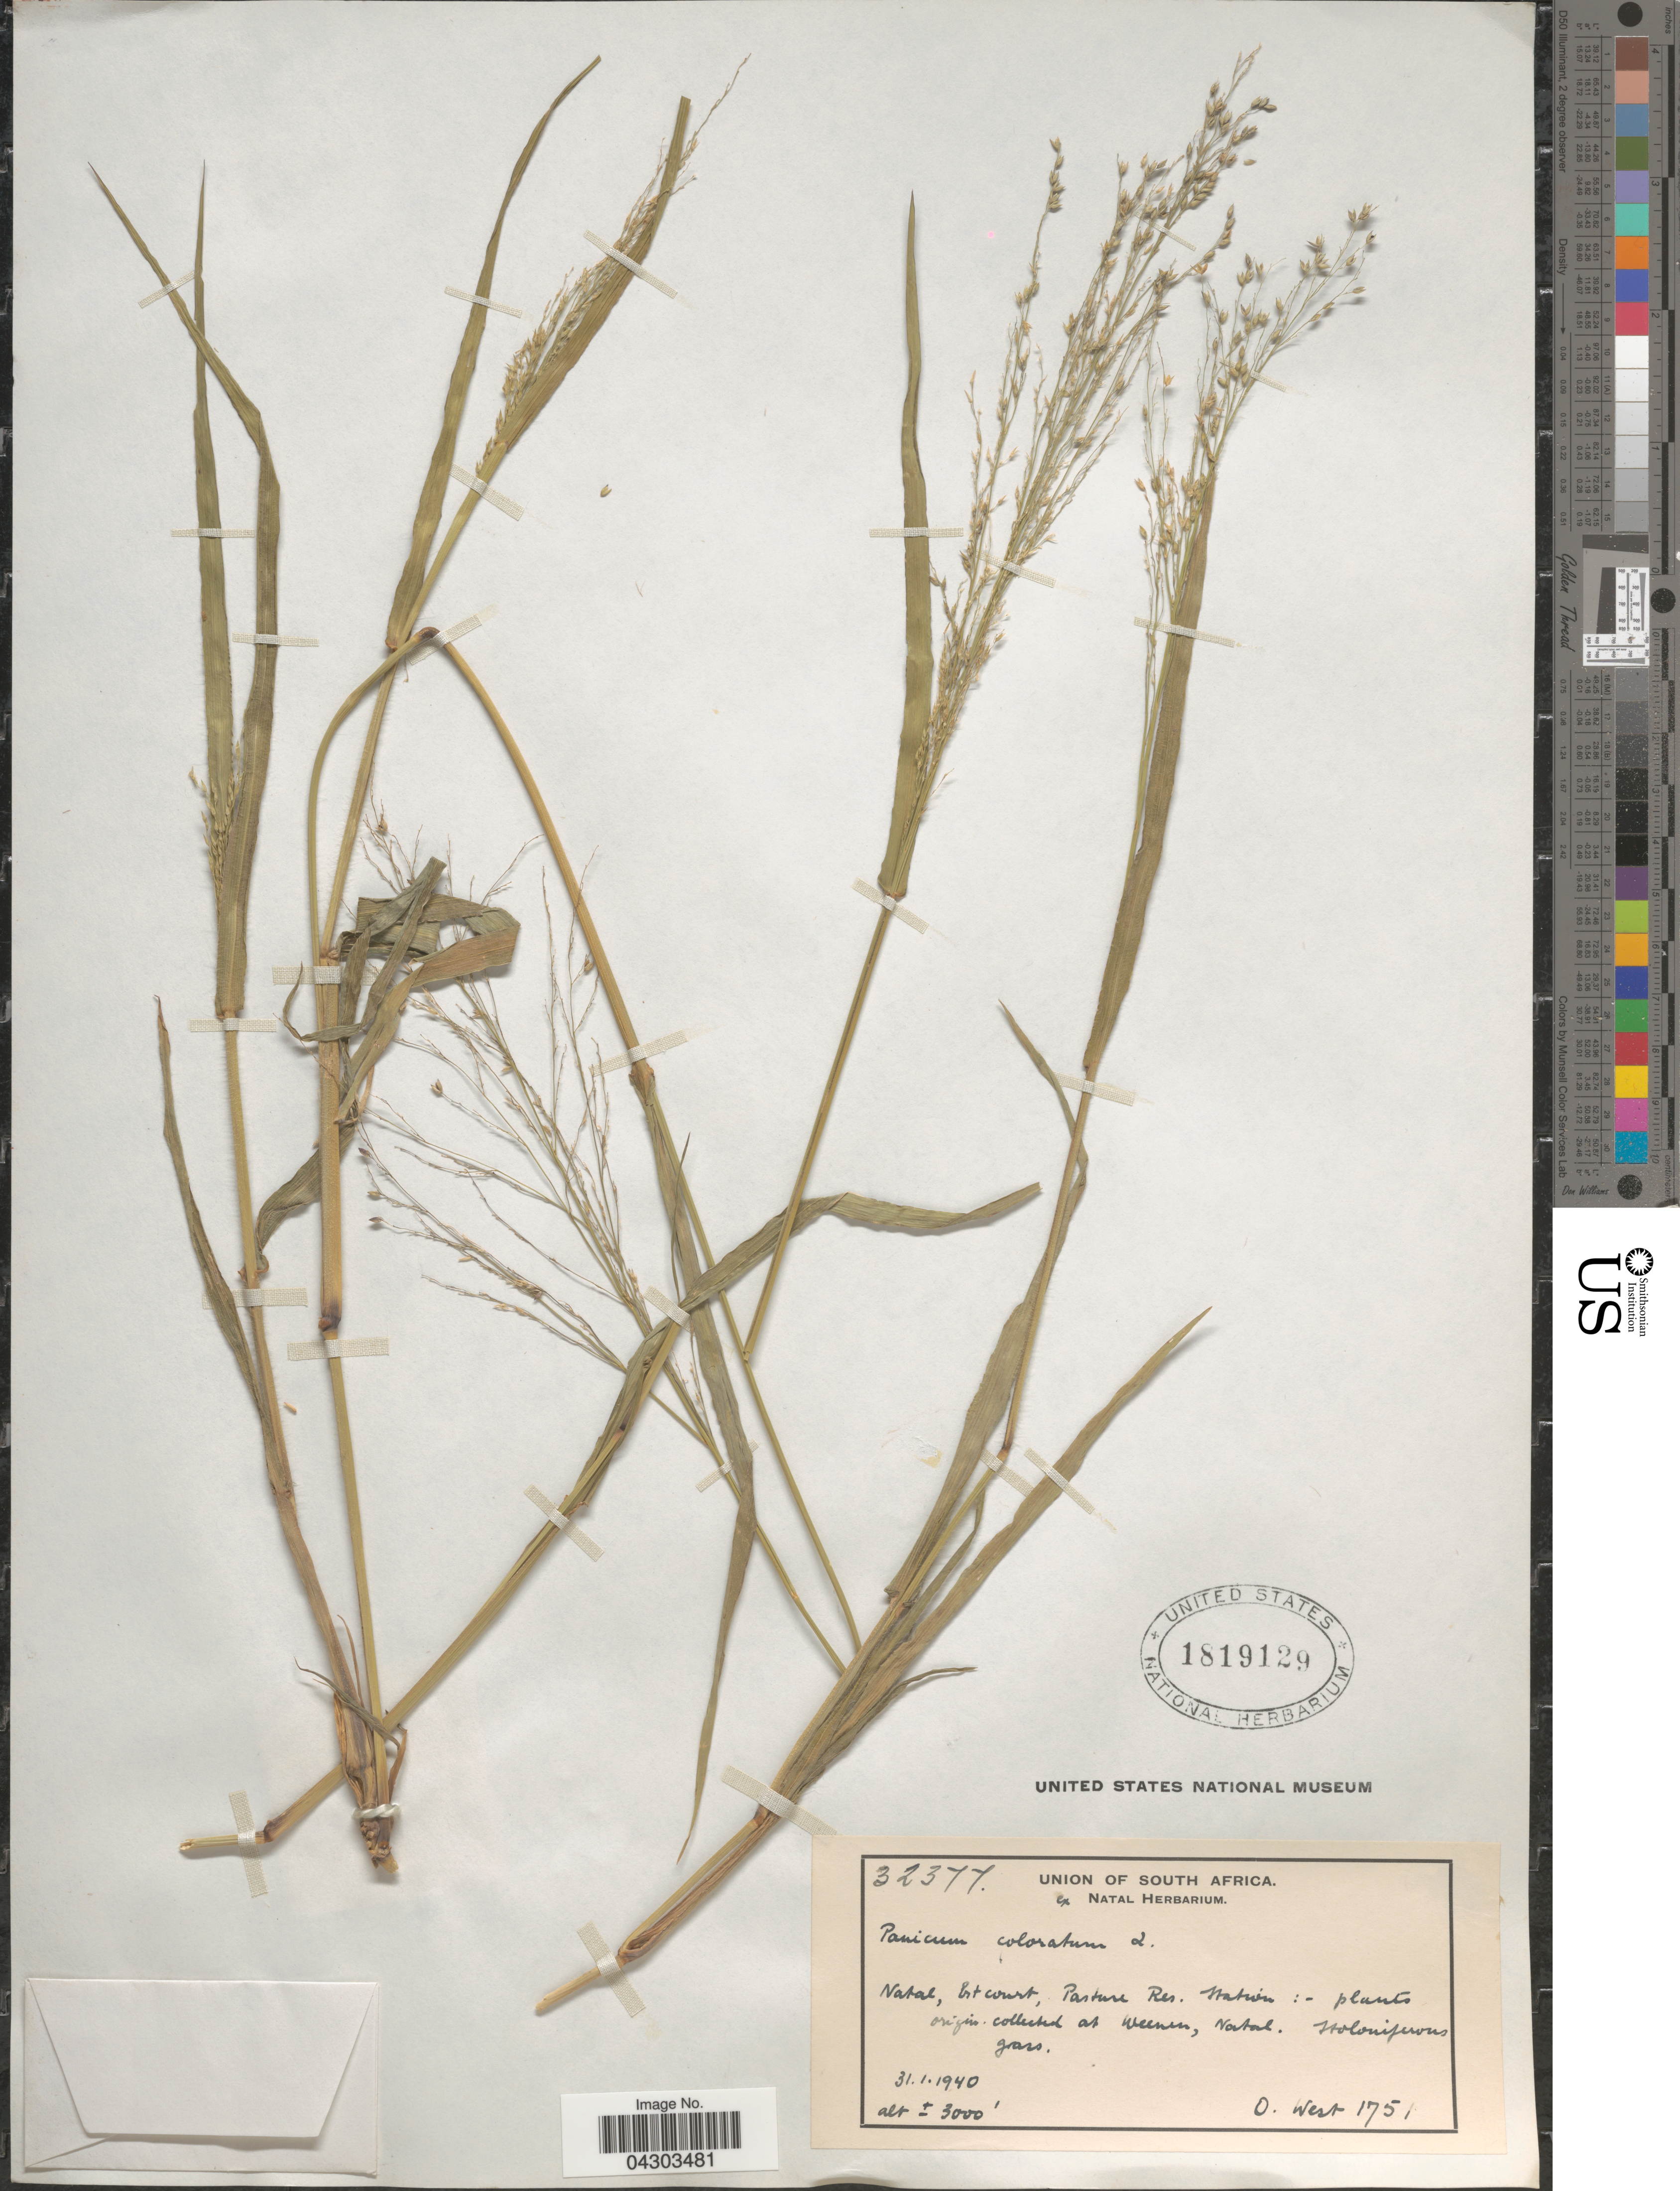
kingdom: Plantae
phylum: Tracheophyta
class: Liliopsida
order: Poales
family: Poaceae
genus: Panicum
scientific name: Panicum coloratum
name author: L.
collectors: O. West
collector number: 1751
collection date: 1940-01-31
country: South Africa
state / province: KwaZulu-Natal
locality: Union of South Africa. Natal, Estcourt, Pasture Res. Natio.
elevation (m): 914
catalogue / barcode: US 1819129